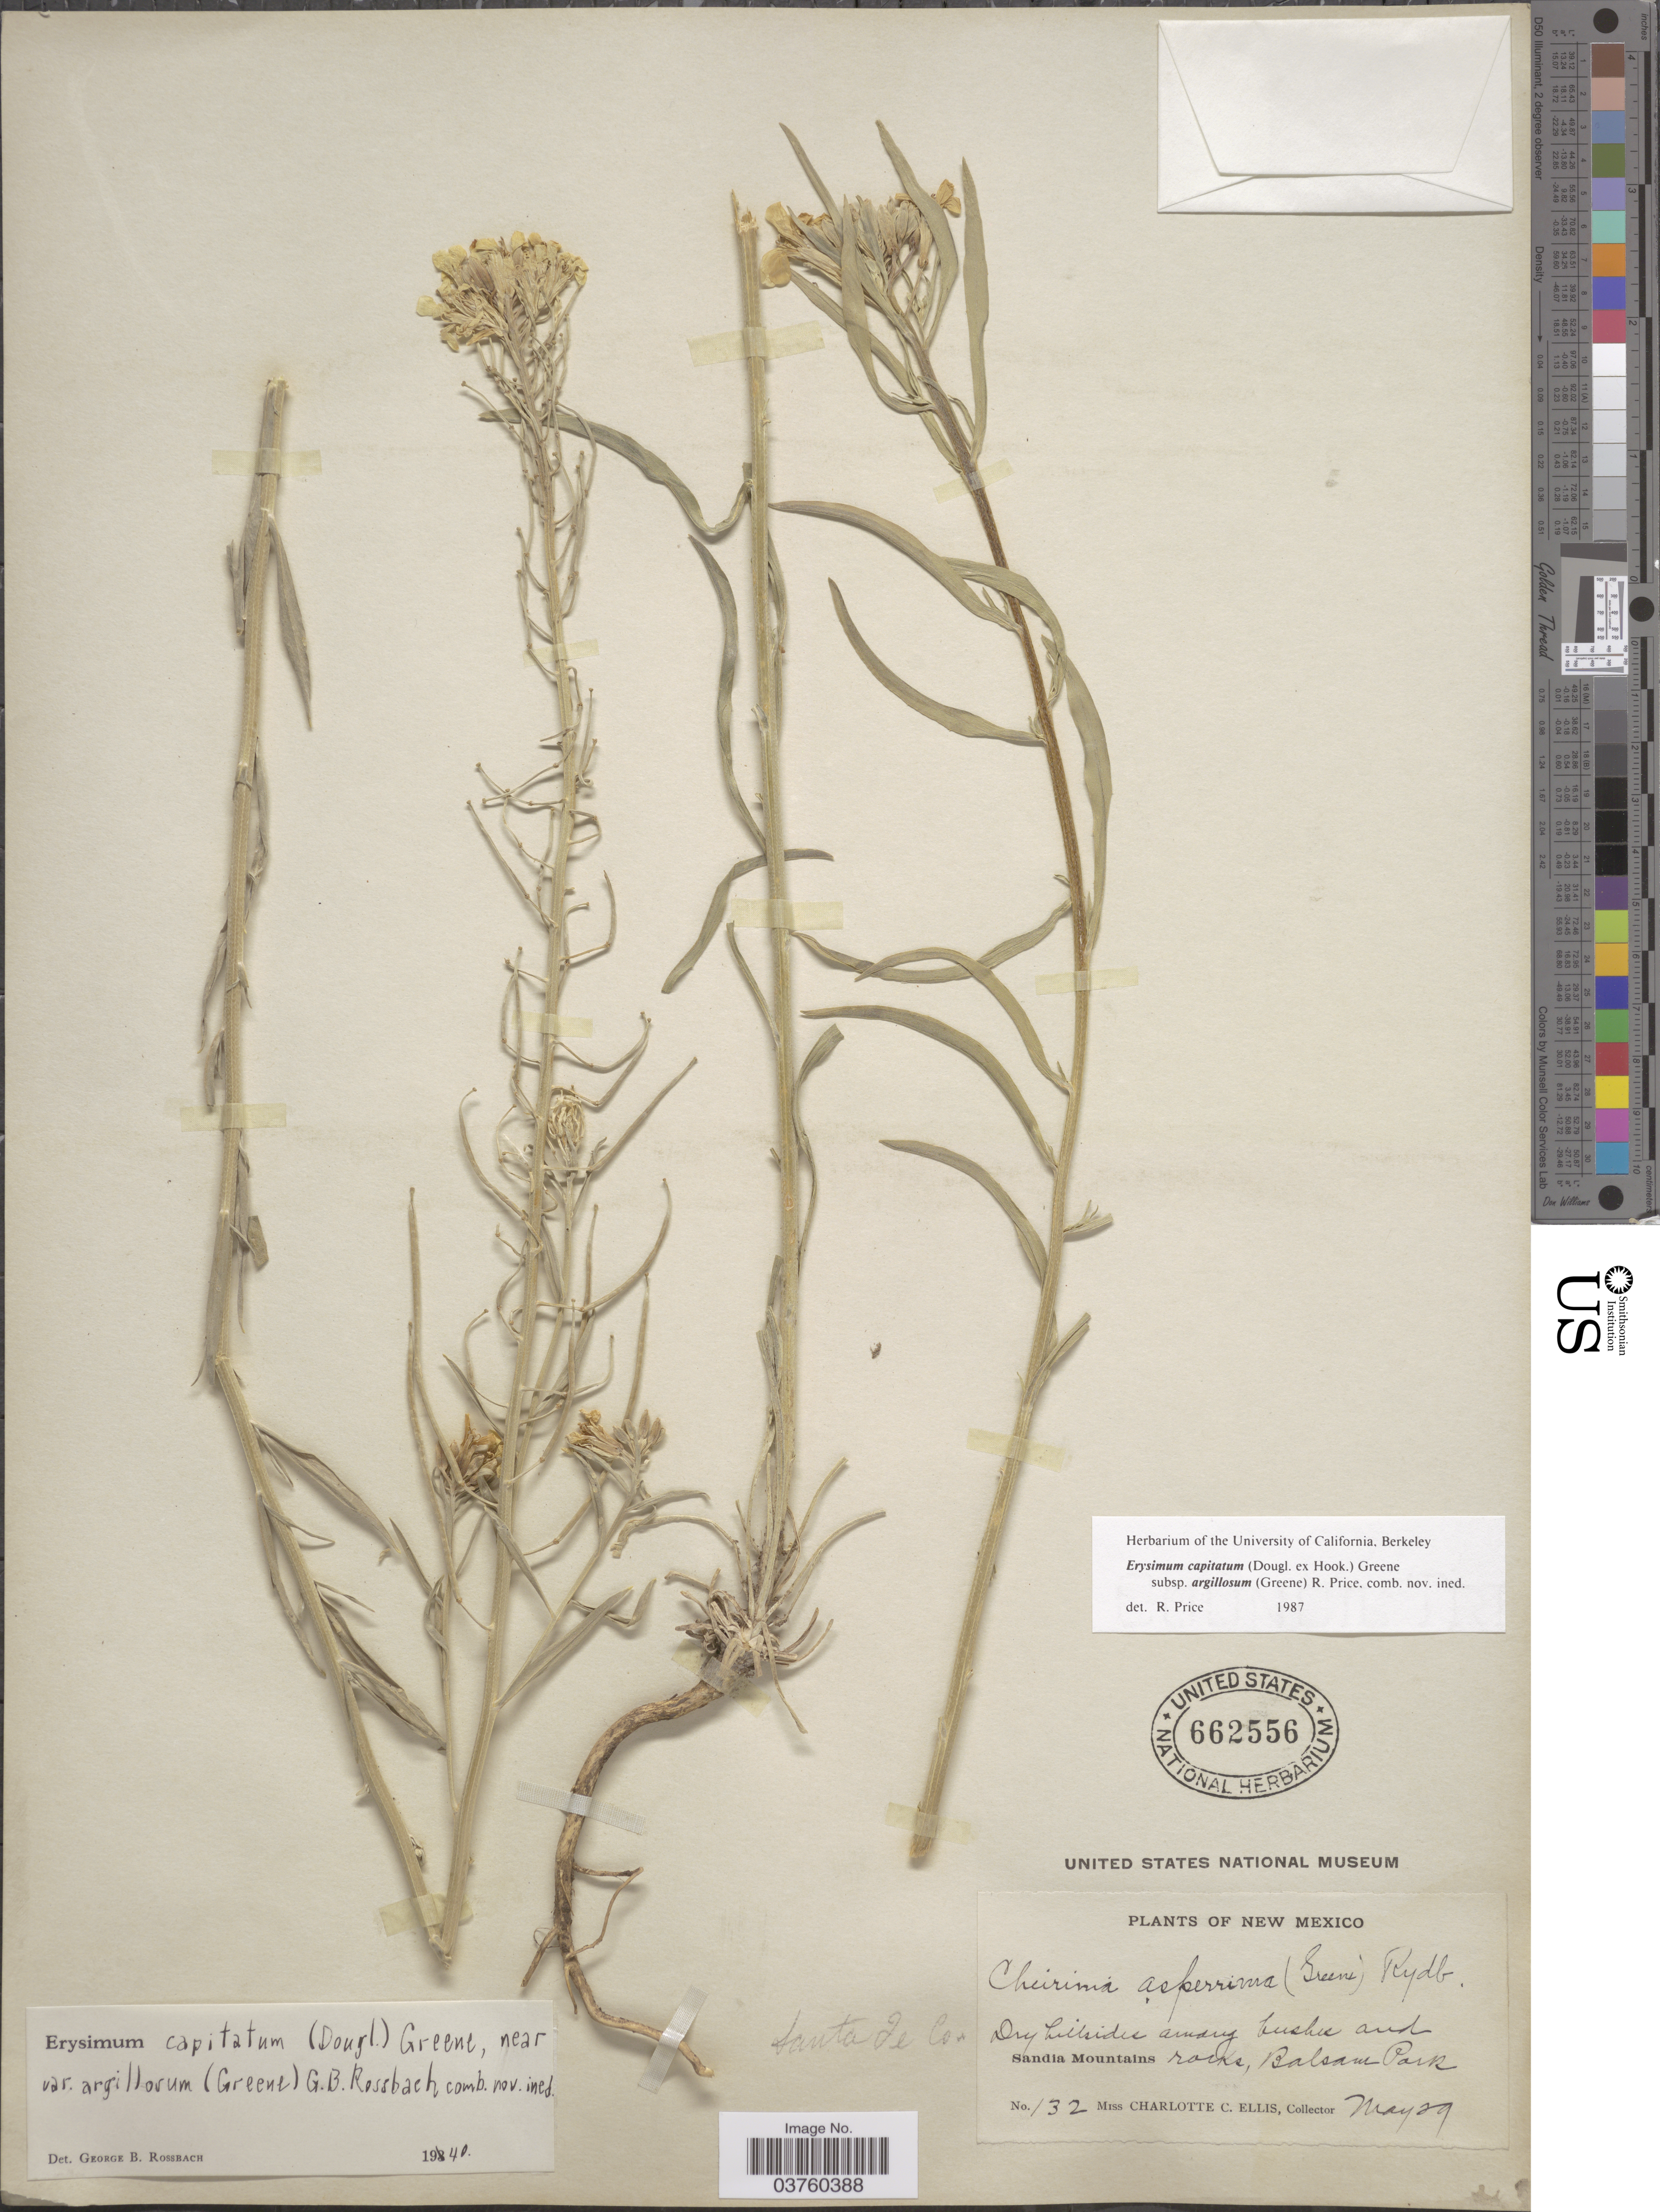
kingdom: Plantae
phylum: Tracheophyta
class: Magnoliopsida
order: Brassicales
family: Brassicaceae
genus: Erysimum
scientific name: Erysimum capitatum var. argillosum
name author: (Greene) R.J. Davis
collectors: C. C. Ellis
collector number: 132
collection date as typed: Transcribed d/m/y: /5/29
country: United States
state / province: New Mexico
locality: Santa Fe Co. Dry hillside among bushes and rocks, Balsam Park. Sandia Mountains.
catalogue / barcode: US 662556